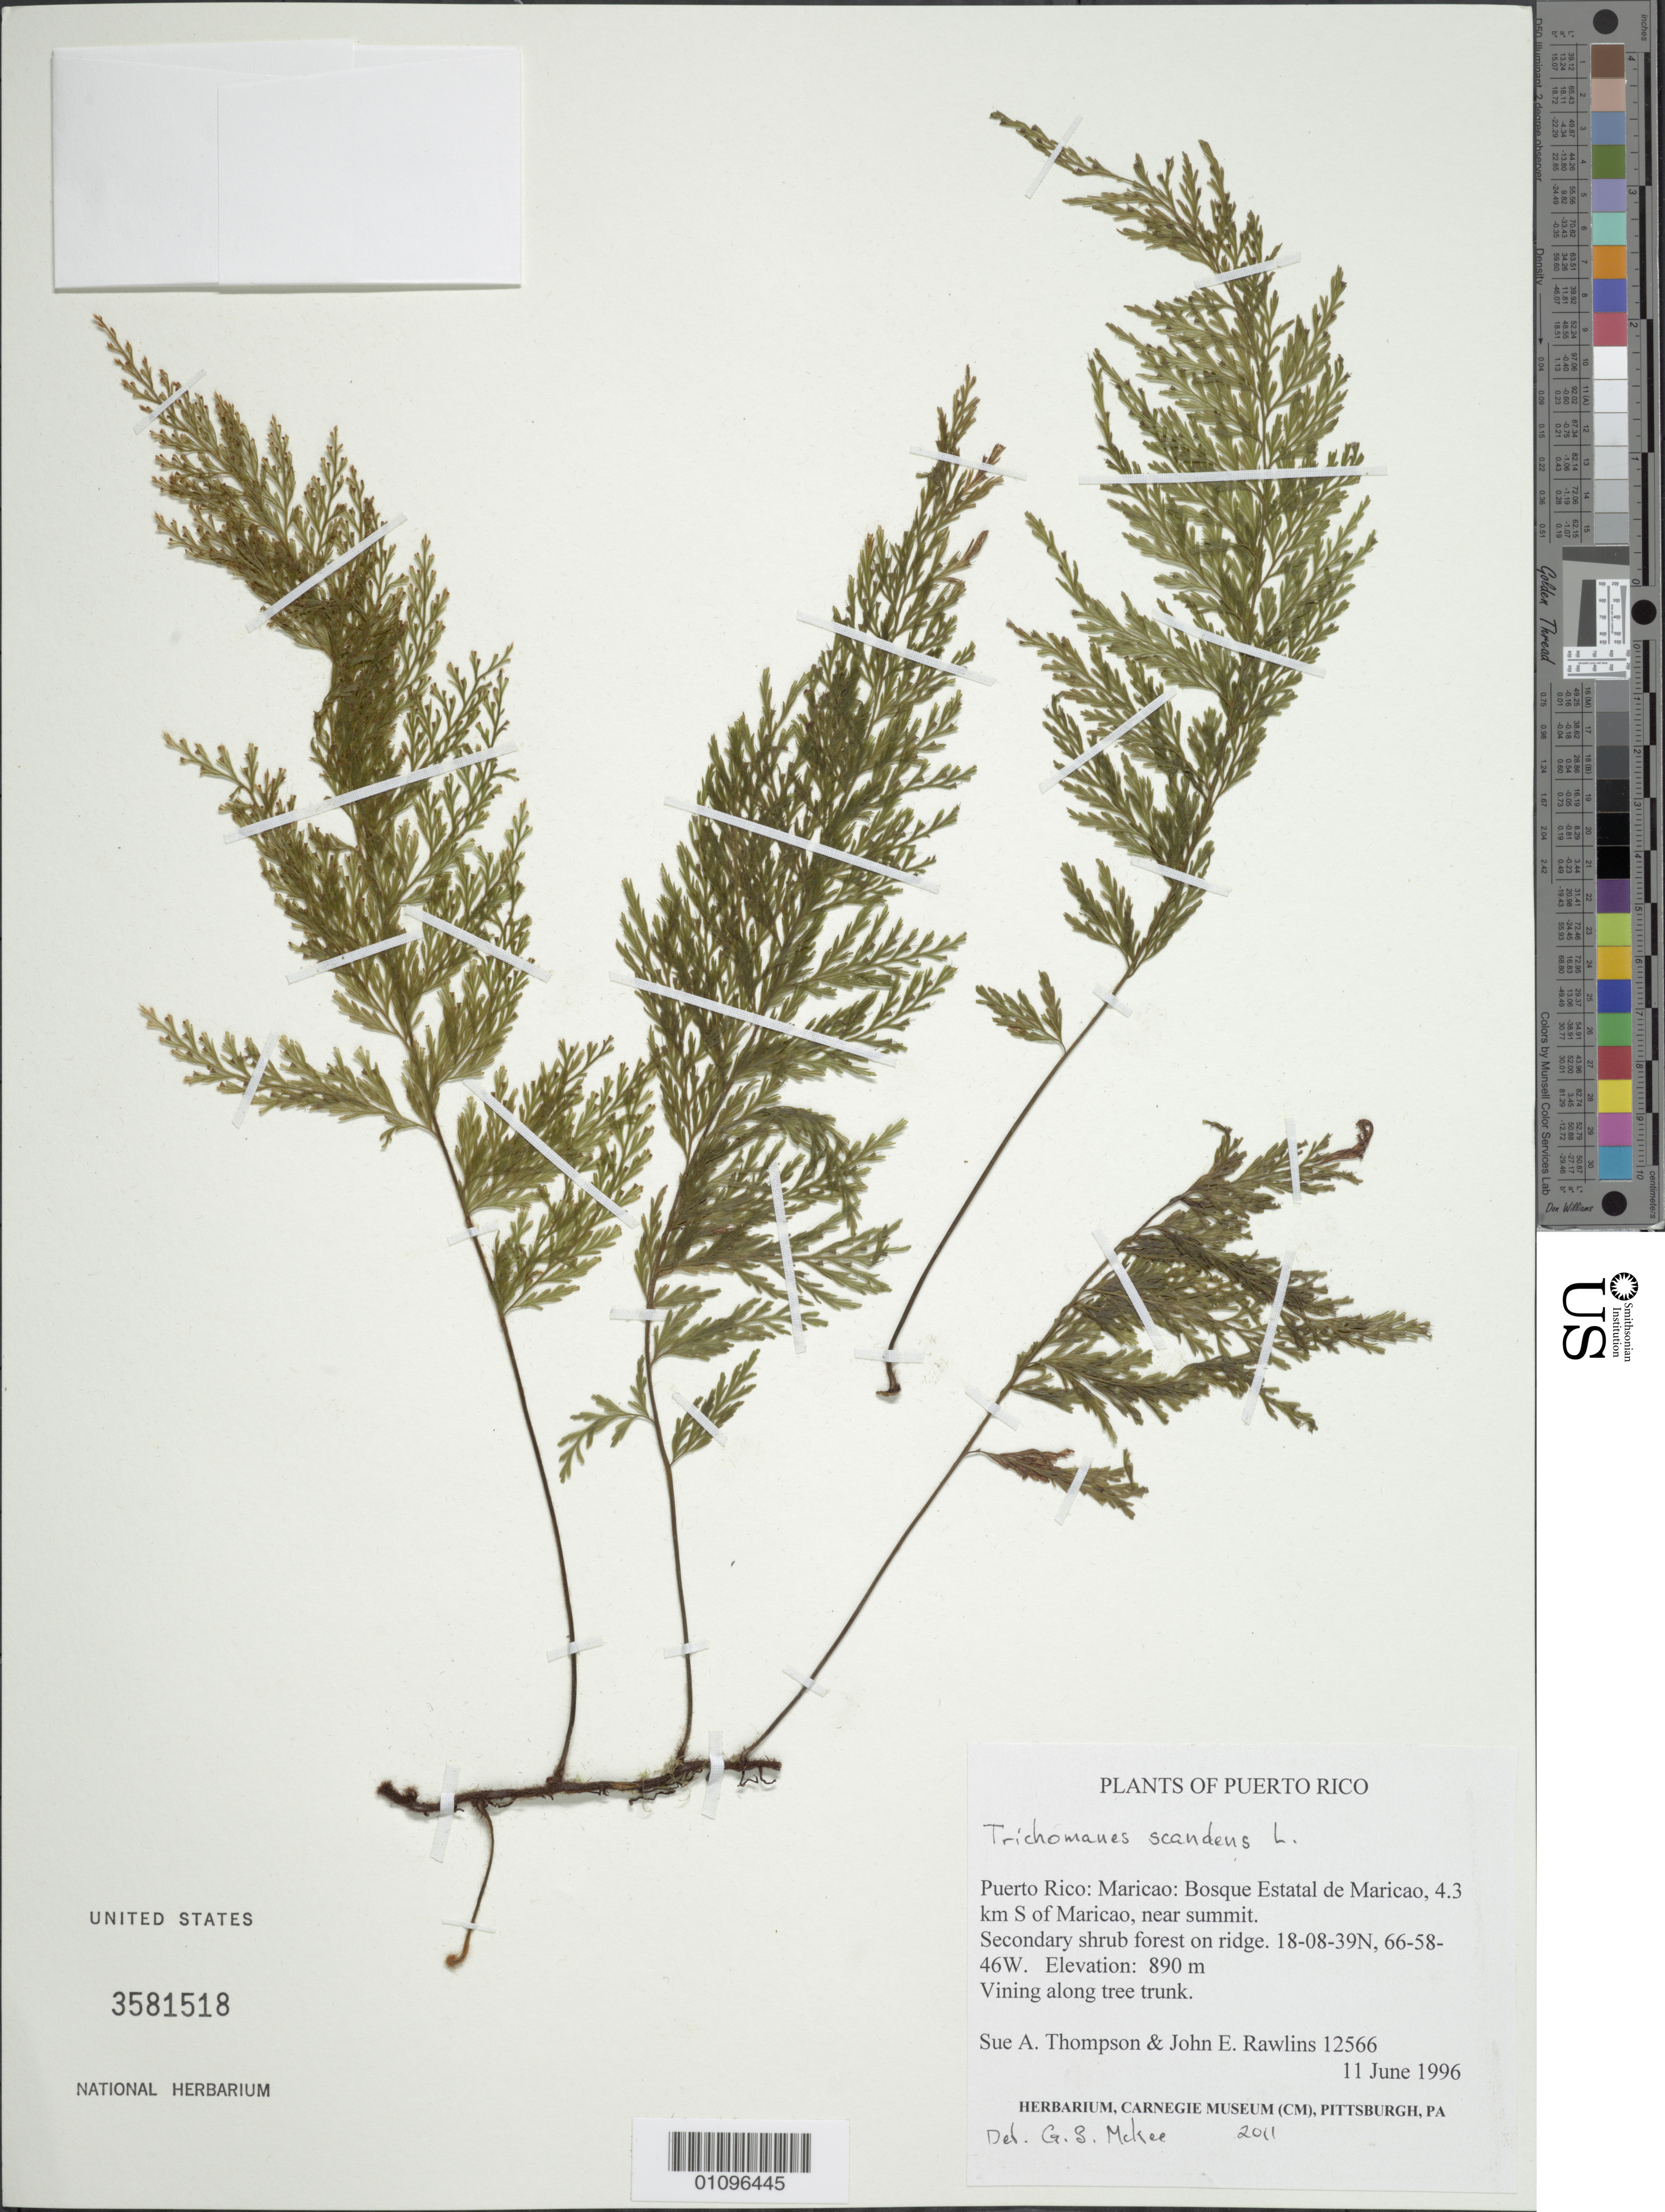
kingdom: Plantae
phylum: Tracheophyta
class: Polypodiopsida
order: Hymenophyllales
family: Hymenophyllaceae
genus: Trichomanes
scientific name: Trichomanes scandens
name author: L.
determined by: McKee, G. S., (US), NMNH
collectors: S. A. Thompson & J. Rawlins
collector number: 12566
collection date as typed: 11 Jun 1996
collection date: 1996-06-11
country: Puerto Rico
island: Puerto Rico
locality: Maricao; Bosque Estatal de Maricao, 4.3 km S of Maricao, near summit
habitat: Secondary shrub forest on ridge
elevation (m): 890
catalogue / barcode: US 3581518